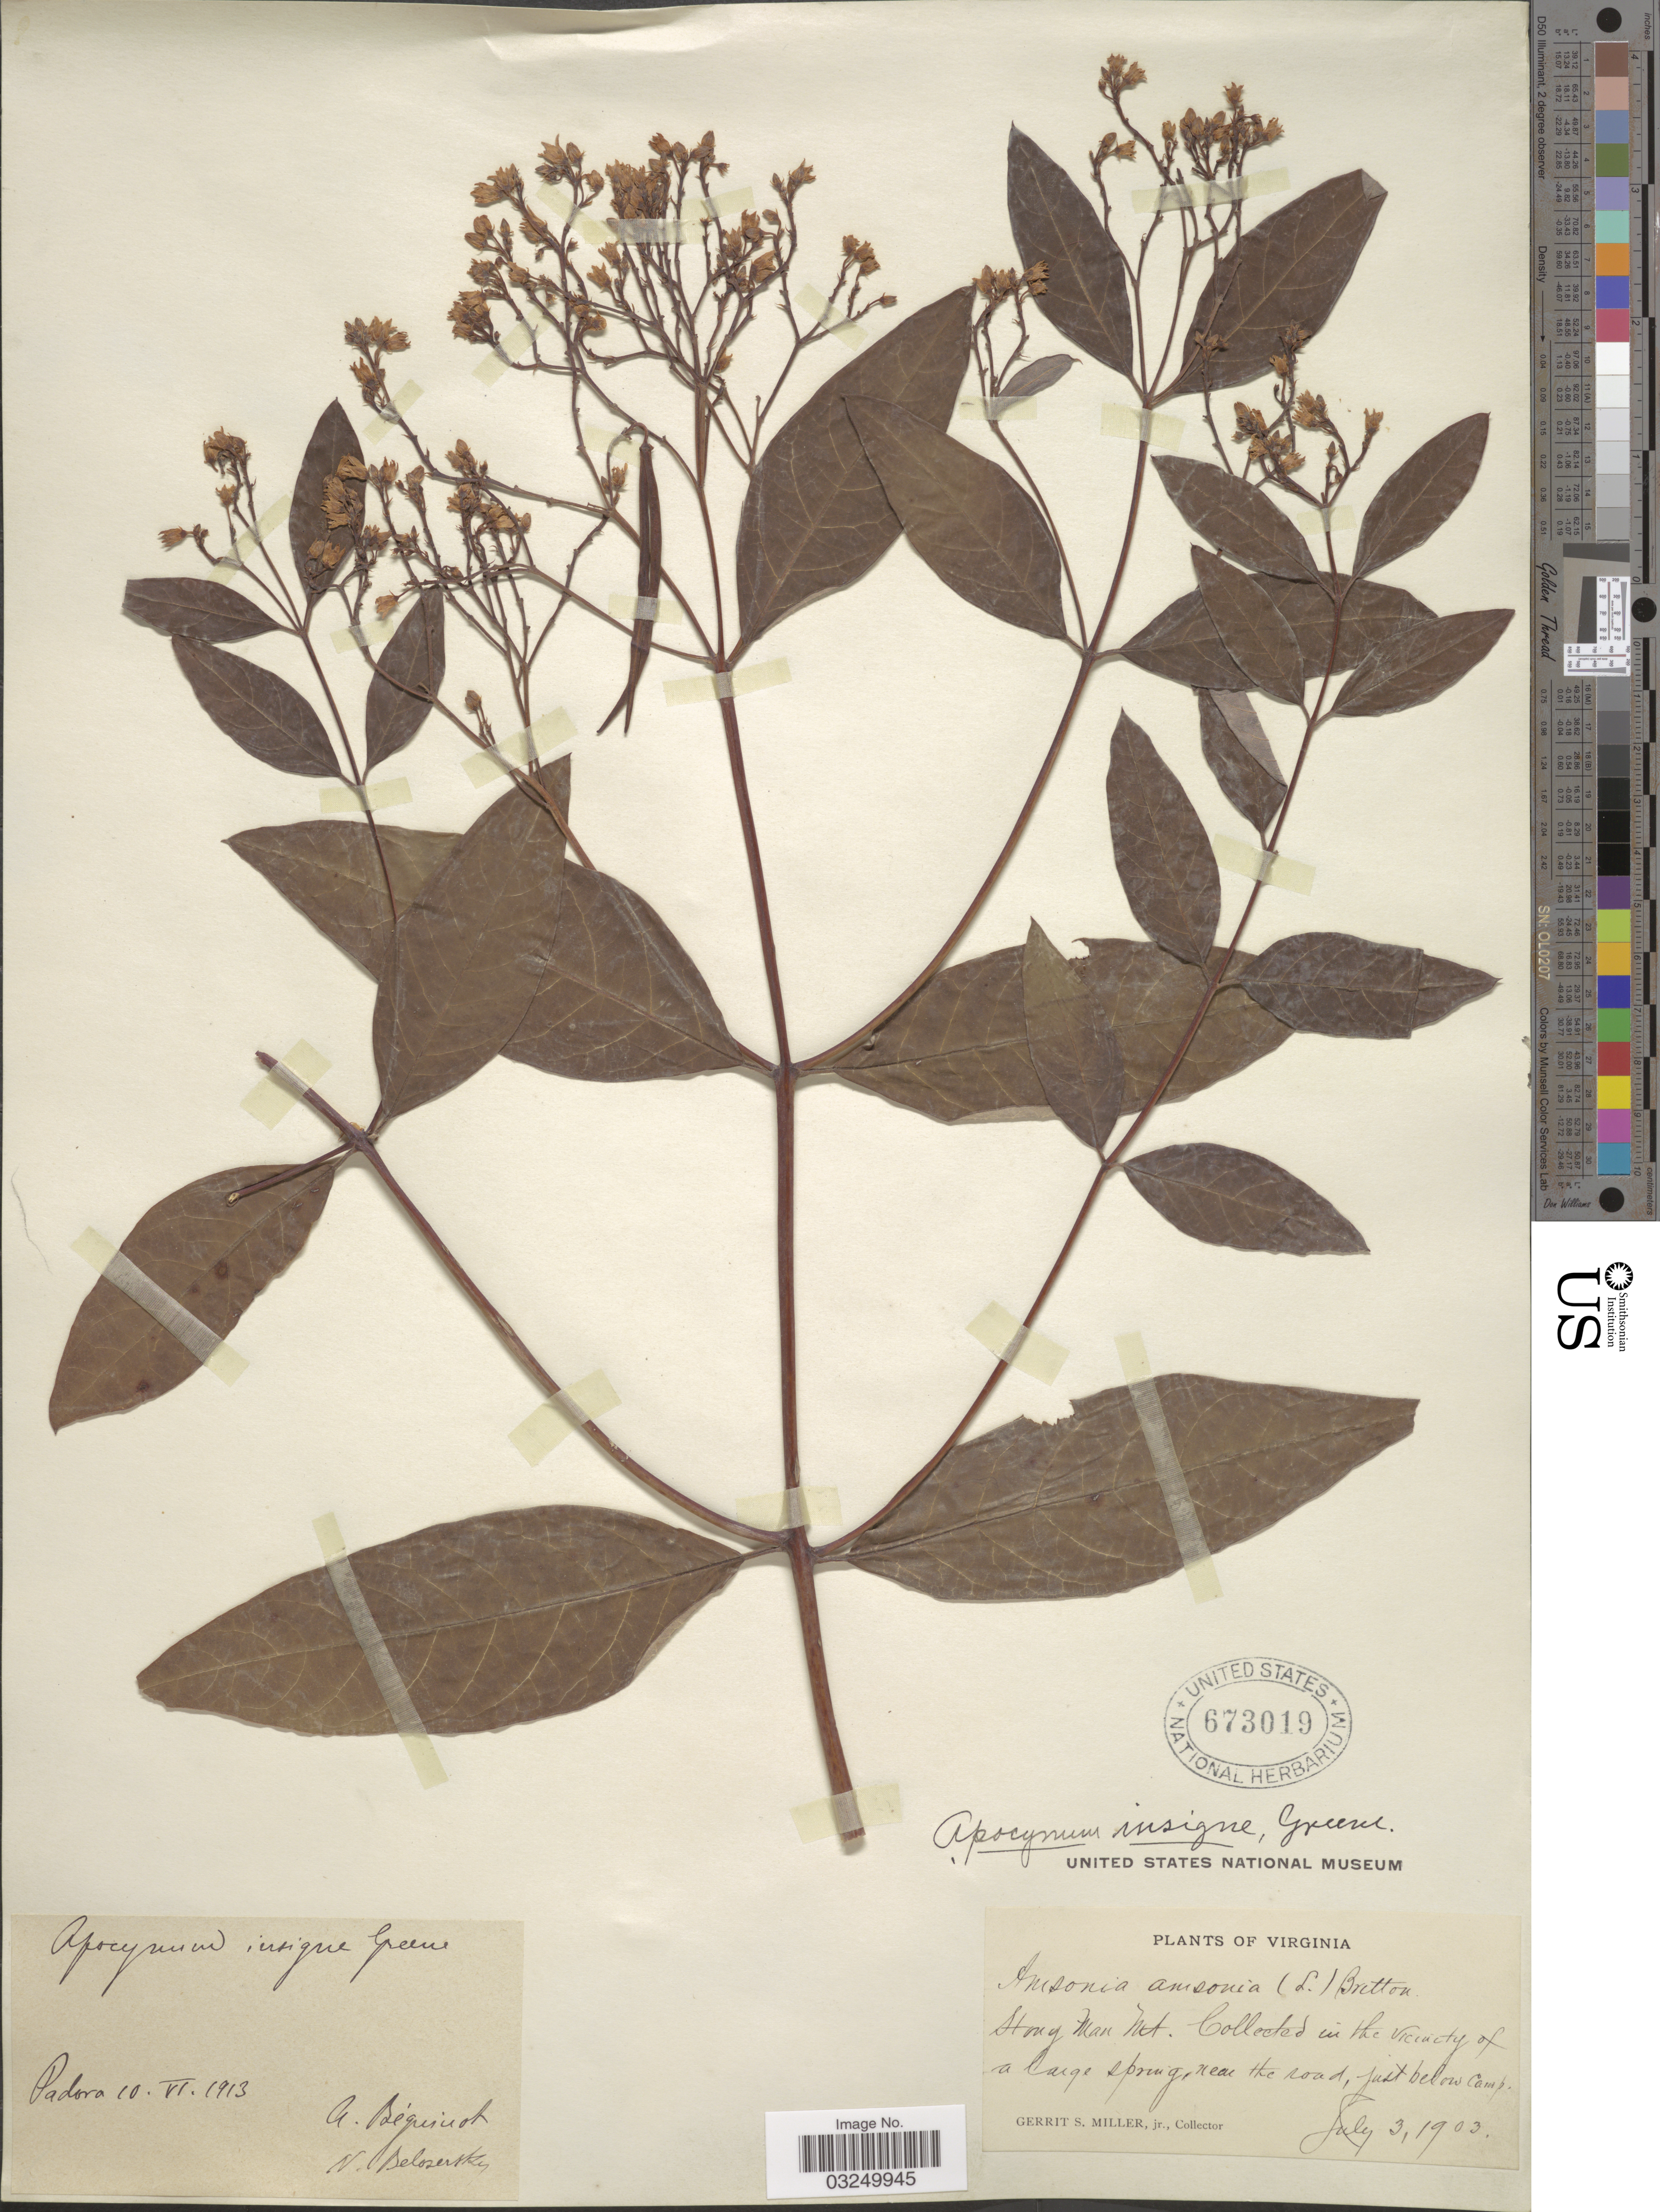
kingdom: Plantae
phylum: Tracheophyta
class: Magnoliopsida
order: Gentianales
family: Apocynaceae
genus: Apocynum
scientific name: Apocynum insigne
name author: S.W. Greene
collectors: G. S. Miller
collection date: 1903-07-03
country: United States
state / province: Virginia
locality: Stony Man Mt. In the vicinity of a large spring, near the road, just below camp.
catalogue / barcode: US 673019